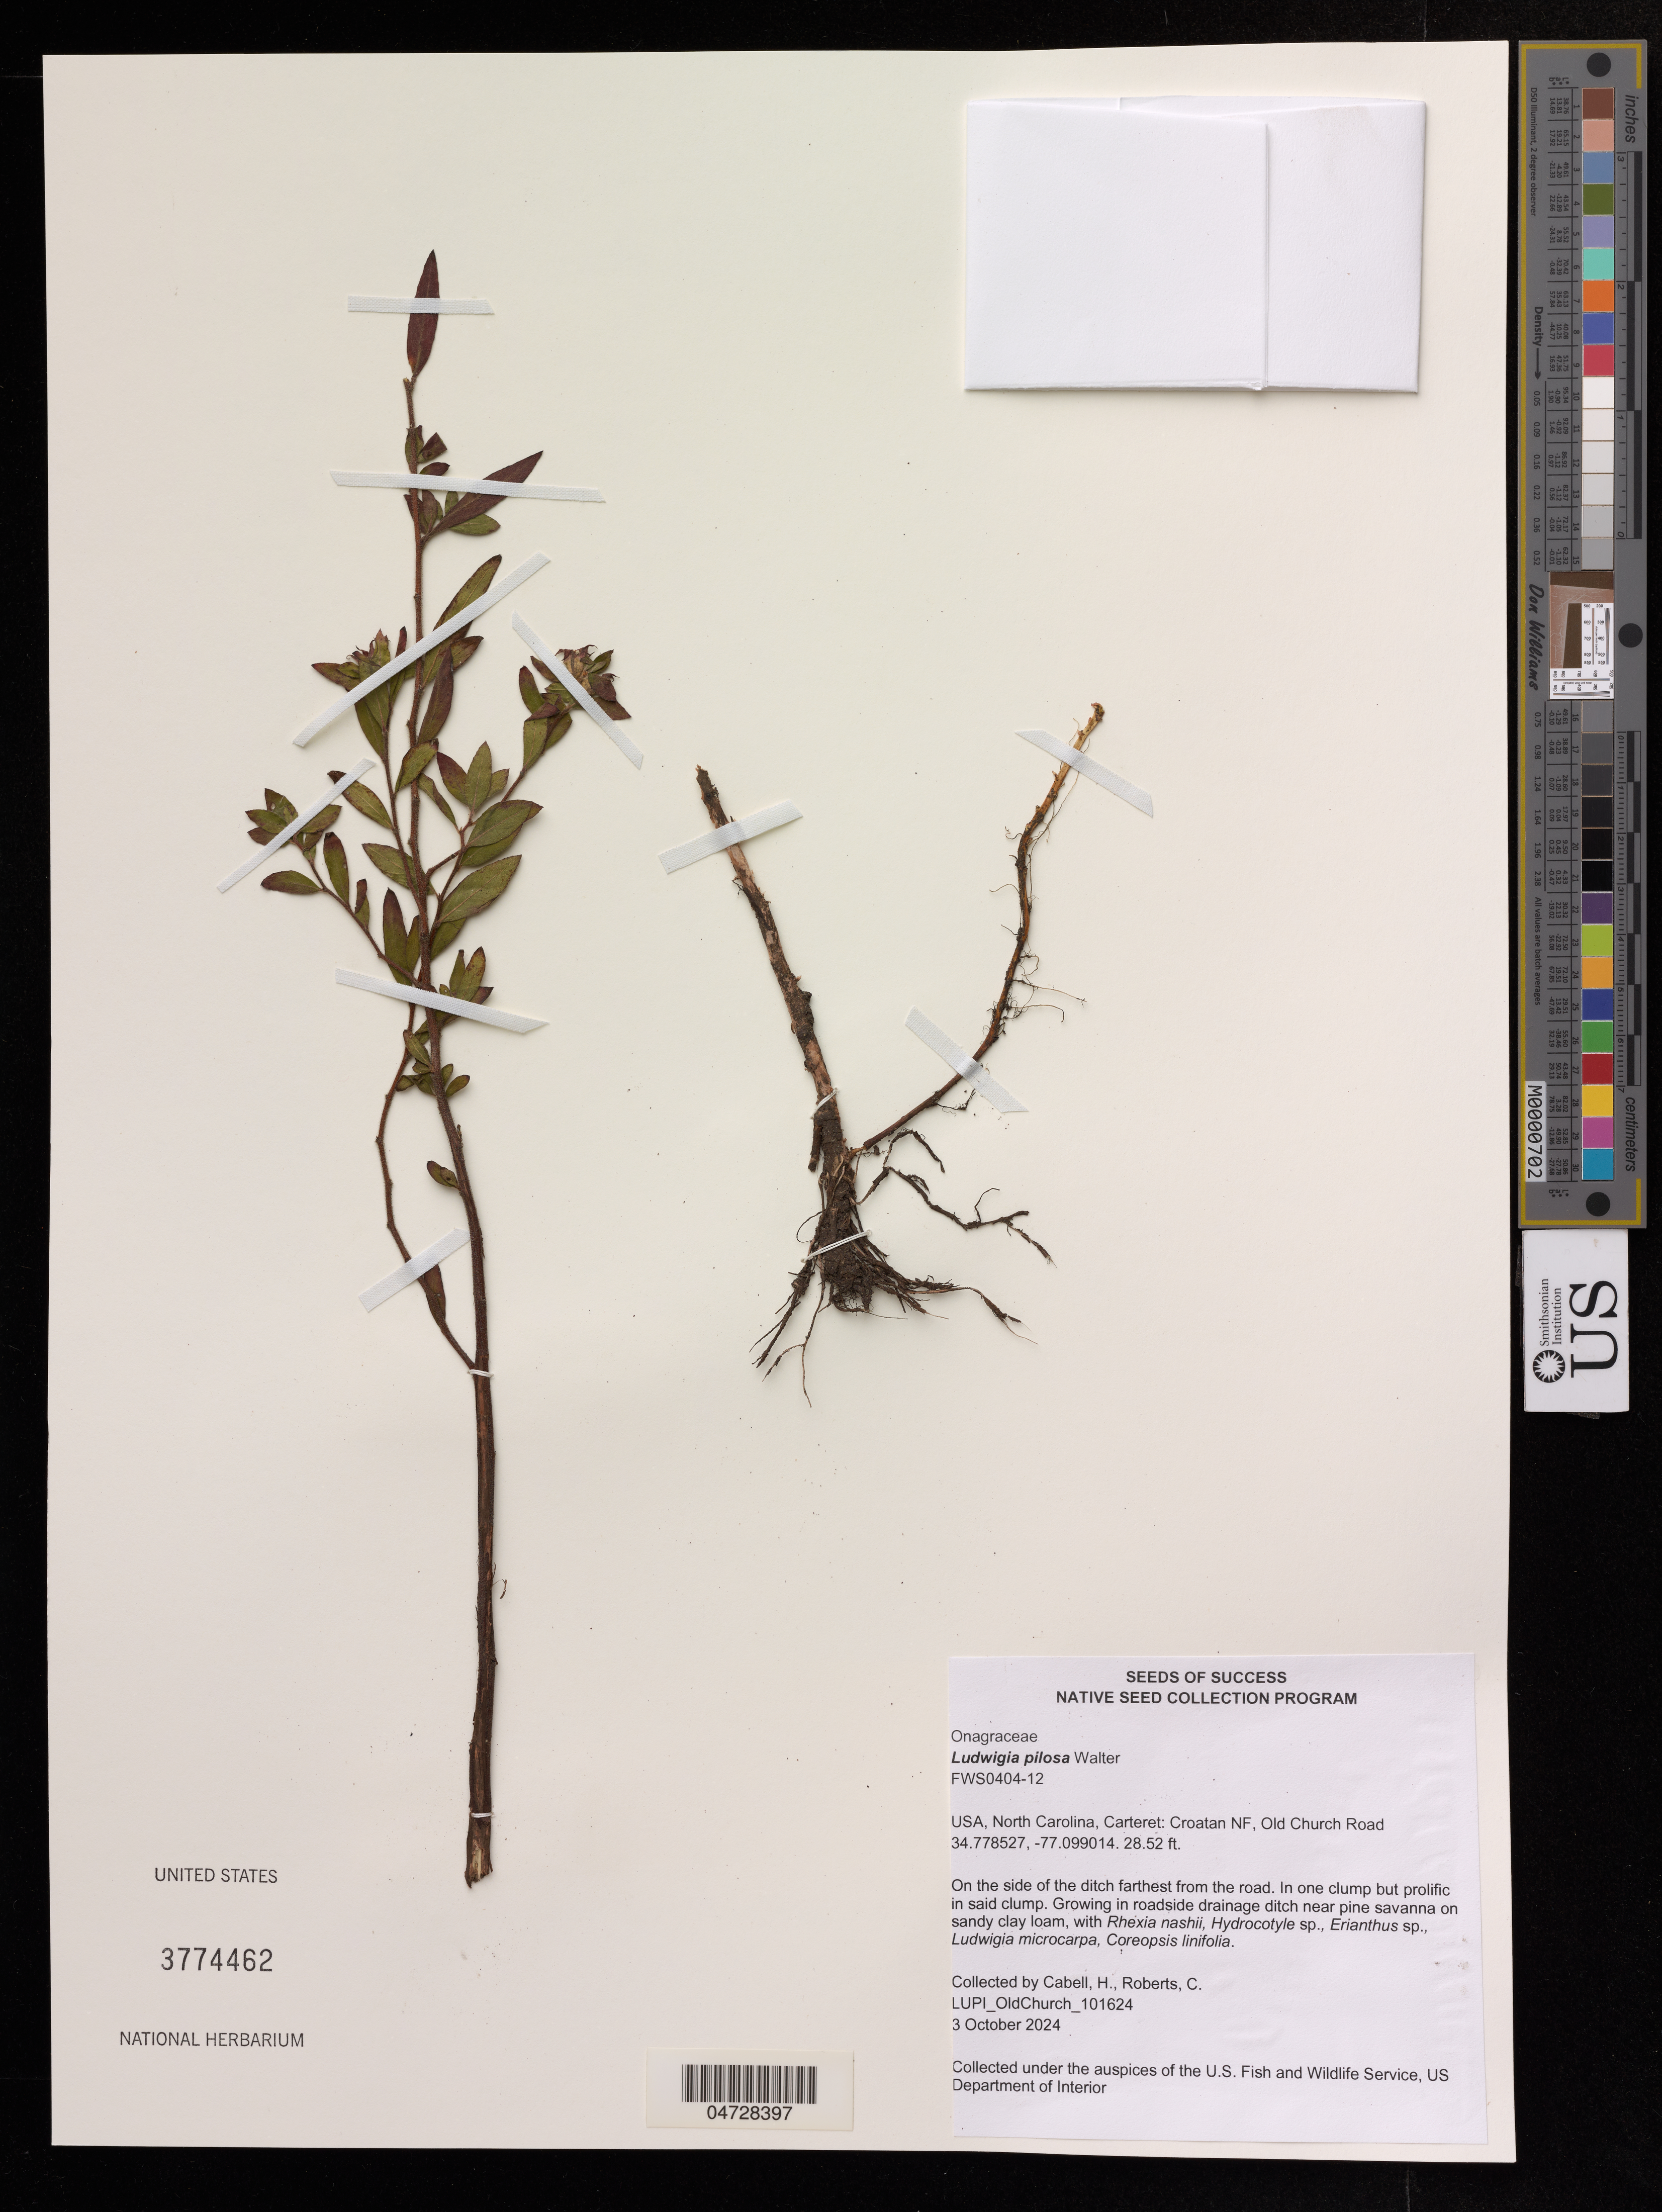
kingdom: Plantae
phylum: Tracheophyta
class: Magnoliopsida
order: Myrtales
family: Onagraceae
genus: Ludwigia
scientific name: Ludwigia pilosa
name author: Walter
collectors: H. Cabell & C. Roberts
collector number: FWS0404-12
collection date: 2024-10-03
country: United States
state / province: North Carolina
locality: Carteret: Croatan NF, Old Church Road.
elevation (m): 8.69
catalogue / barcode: US 3774462